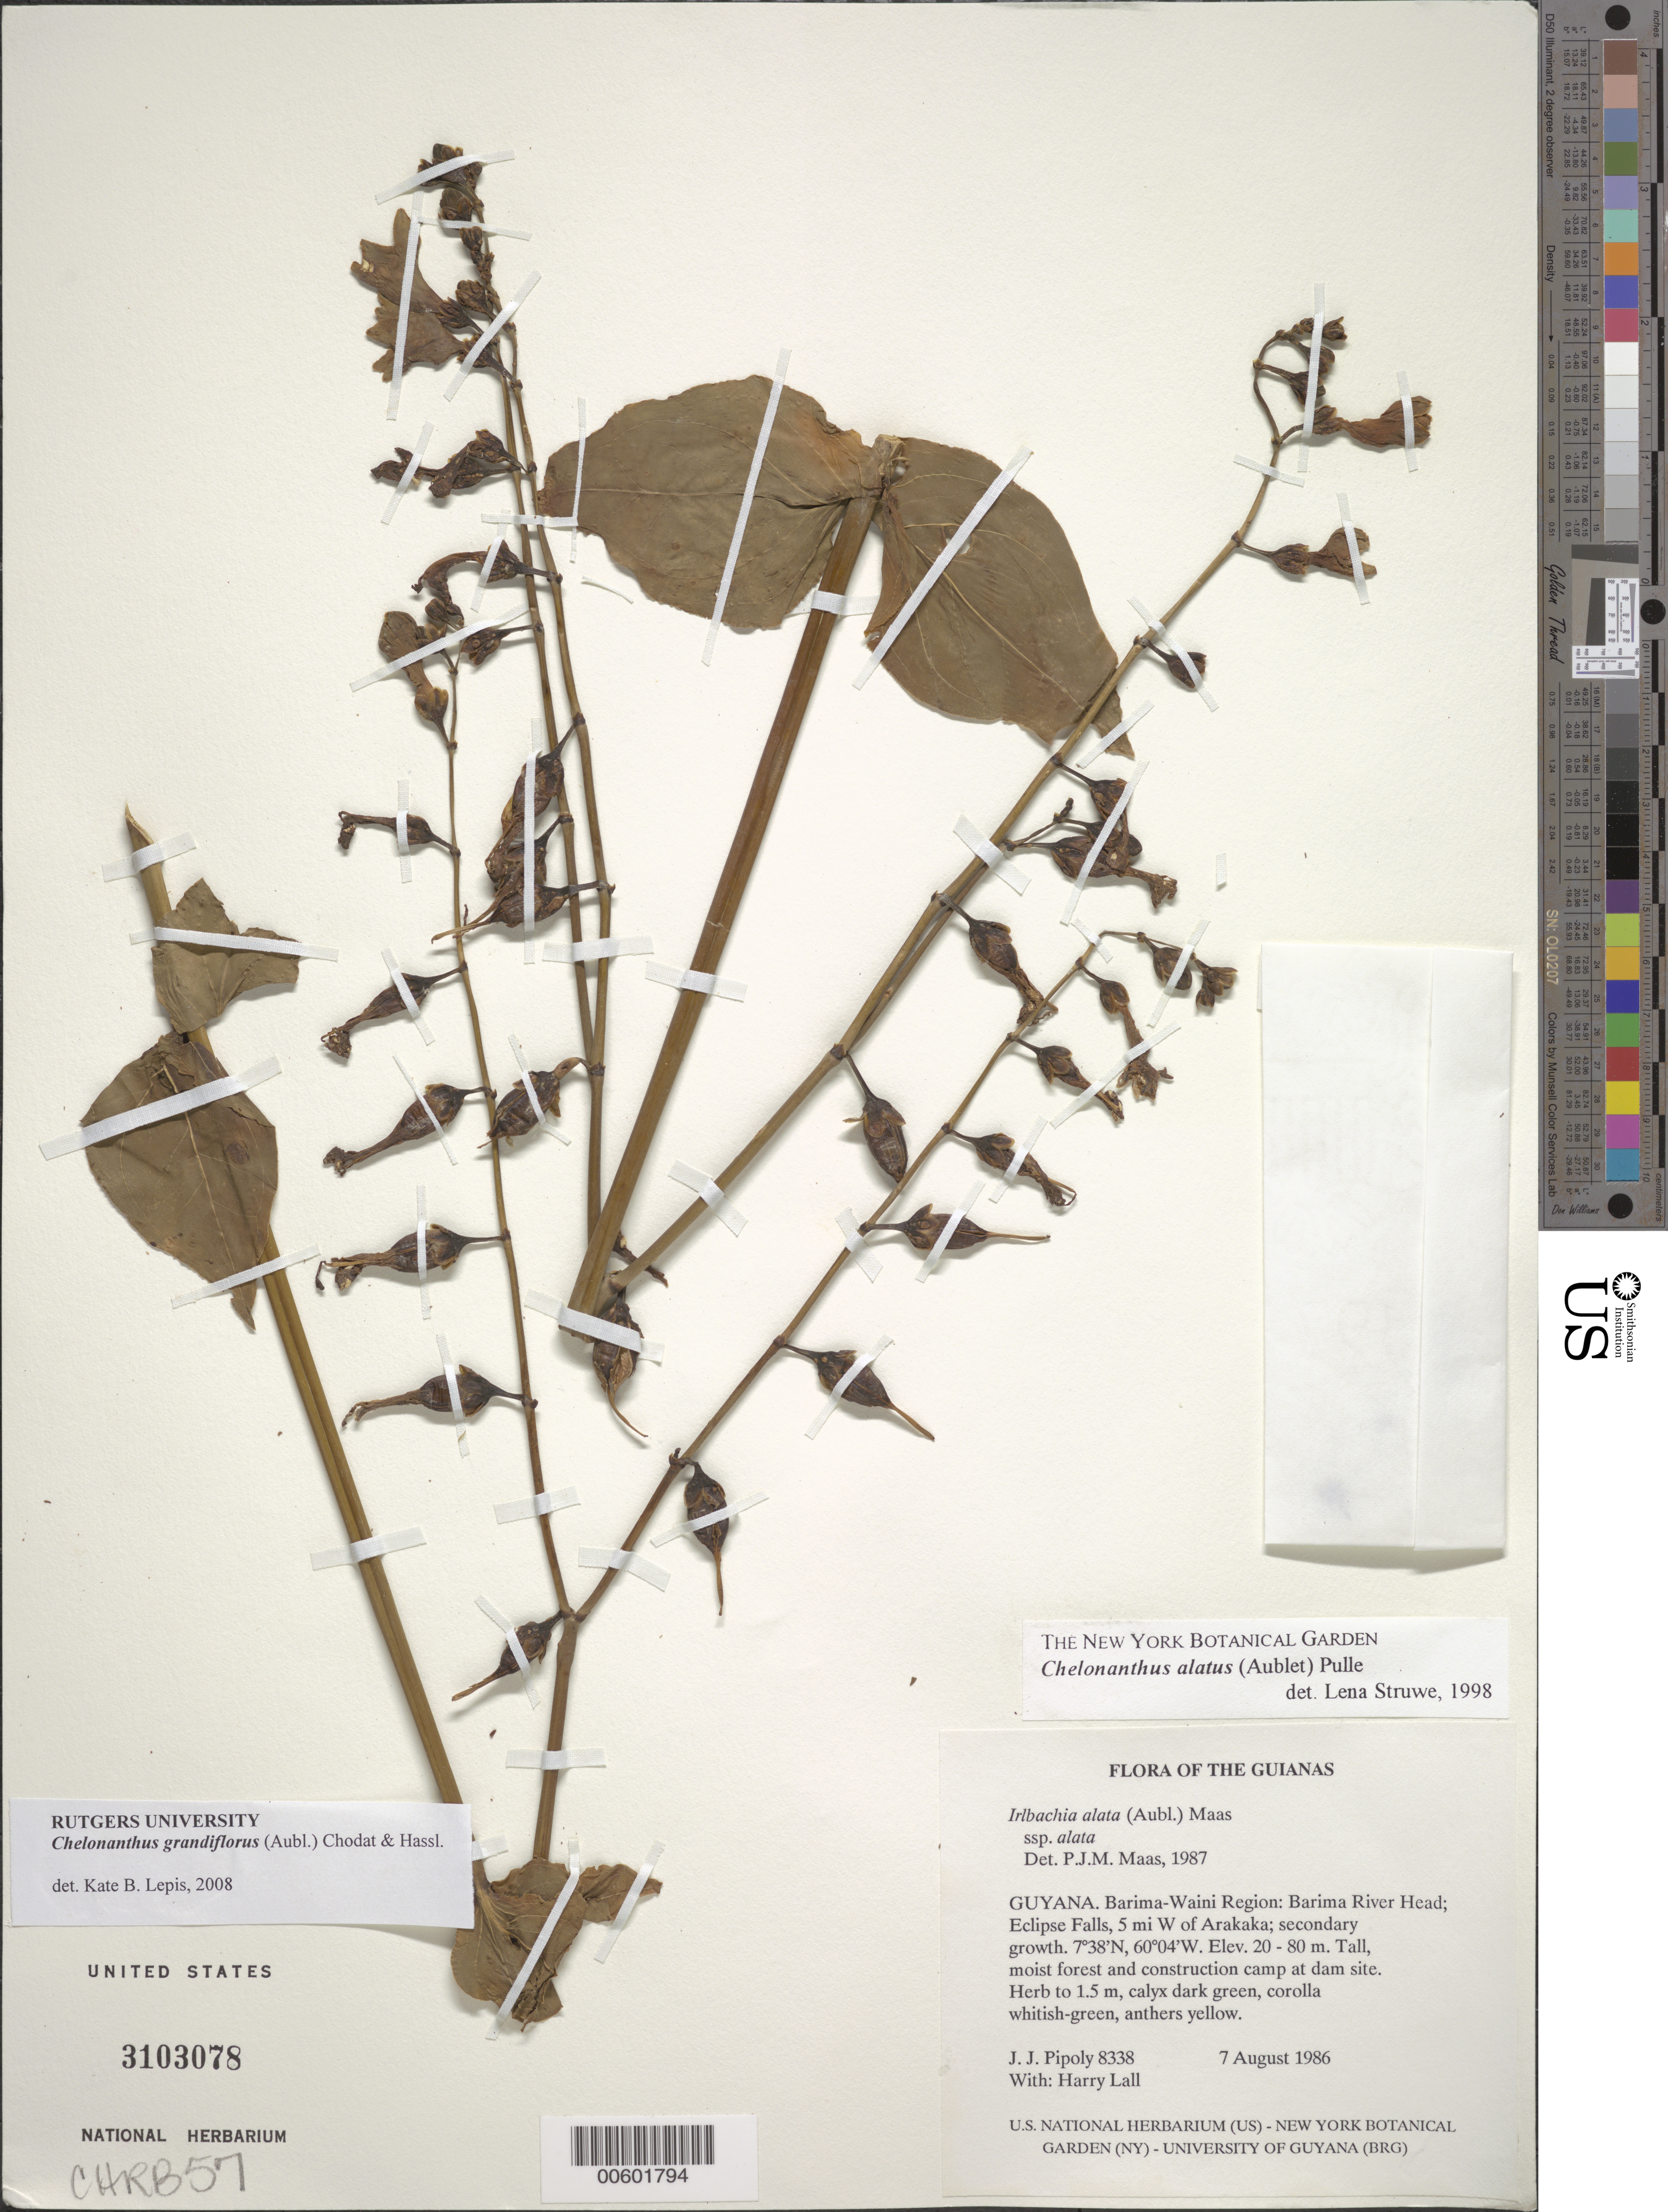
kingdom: Plantae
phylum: Tracheophyta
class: Magnoliopsida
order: Gentianales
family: Gentianaceae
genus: Chelonanthus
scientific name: Chelonanthus grandiflorus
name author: (Aubl.) Chodat & Hassl.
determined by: Lepis, Kate B.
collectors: J. J. Pipoly & H. Lall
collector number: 8338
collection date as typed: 7 August 1986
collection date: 1986-08-07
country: Guyana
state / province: Barima-Waini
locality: Barima River head; Eclipse Falls, 5 mi W of Arakaka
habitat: Secondary growth, tall moist forest and construction camp at dam site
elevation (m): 20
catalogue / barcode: US 3103078